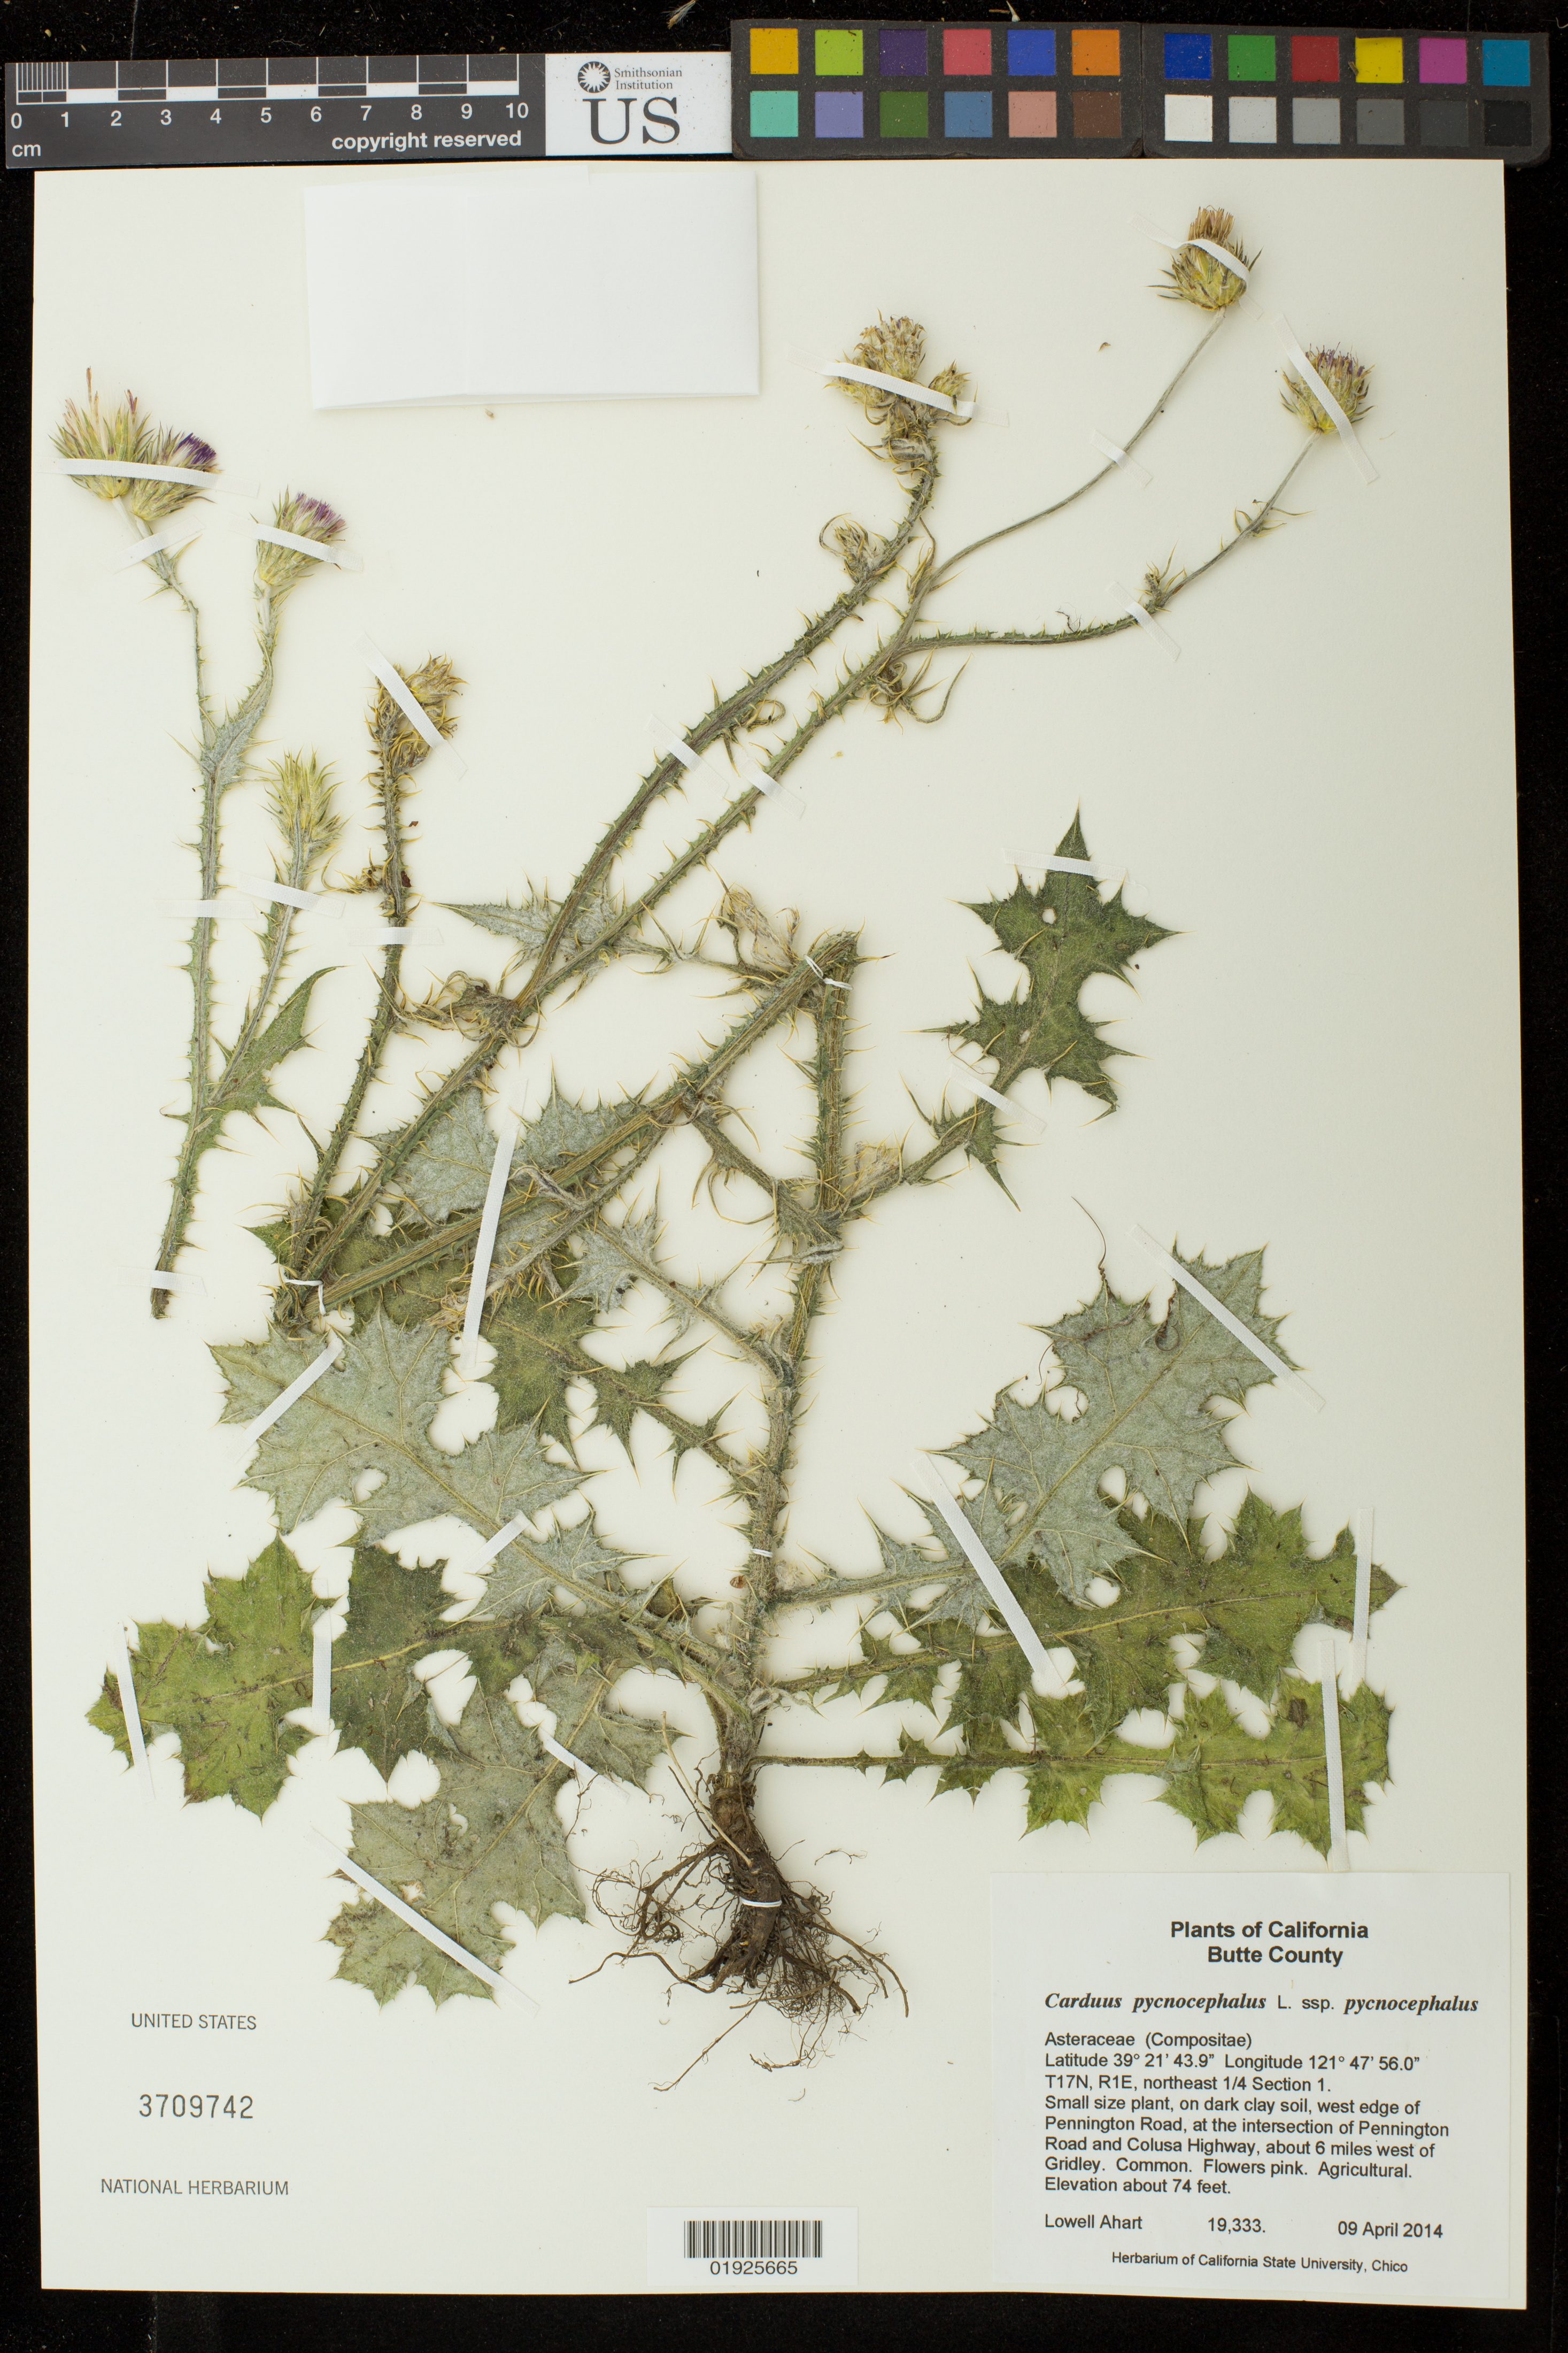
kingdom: Plantae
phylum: Tracheophyta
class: Magnoliopsida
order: Asterales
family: Asteraceae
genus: Carduus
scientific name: Carduus pycnocephalus subsp. pycnocephalus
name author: L.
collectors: L. Ahart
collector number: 19333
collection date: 2014-04-09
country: United States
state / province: California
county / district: Butte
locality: West edge of Penninton Road, at the intersection of Pennington Road and Colusa Highway, about 6 miles west of Gridley.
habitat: On dark clay soil.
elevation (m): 23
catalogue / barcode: US 3709742